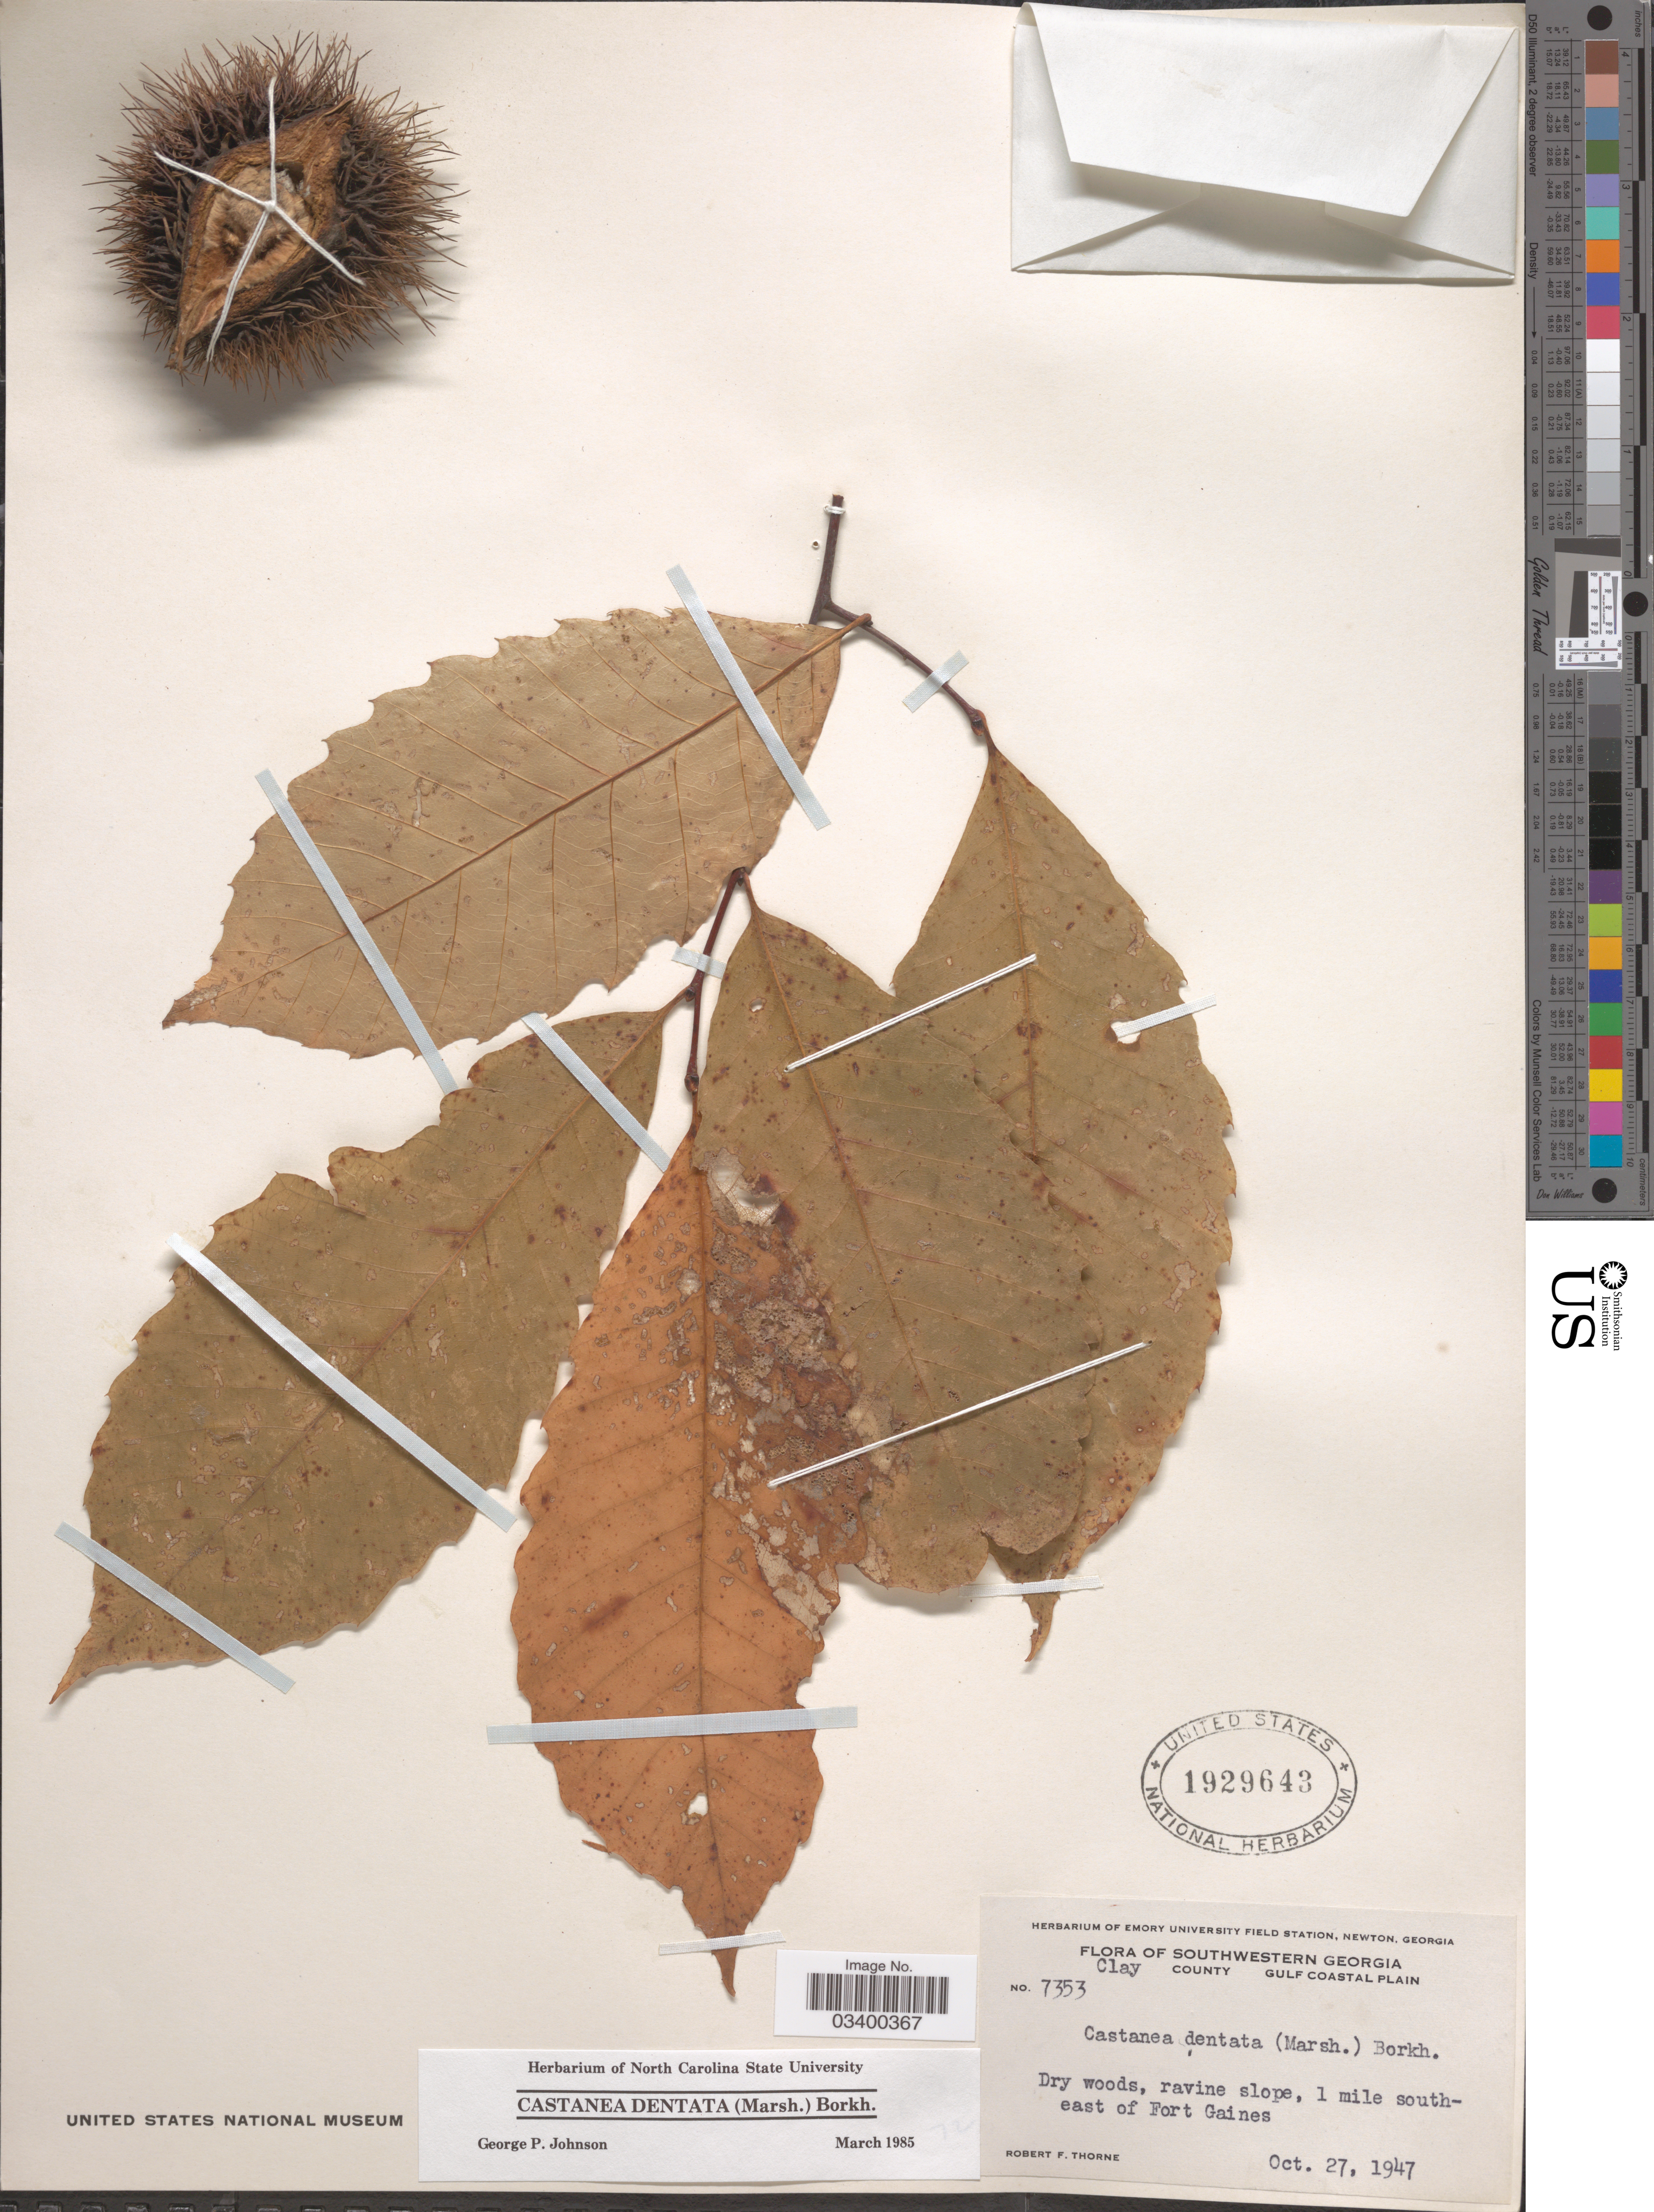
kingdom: Plantae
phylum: Tracheophyta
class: Magnoliopsida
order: Fagales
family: Fagaceae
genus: Castanea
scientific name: Castanea dentata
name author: (Marshall) Borkh.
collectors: R. F. Thorne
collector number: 7353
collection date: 1947-10-27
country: United States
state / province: Georgia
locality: Southwestern Georgia. Clay County. Gulf Coastal Plain. 1 mile southeast of Fort Gaines.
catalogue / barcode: US 1929643